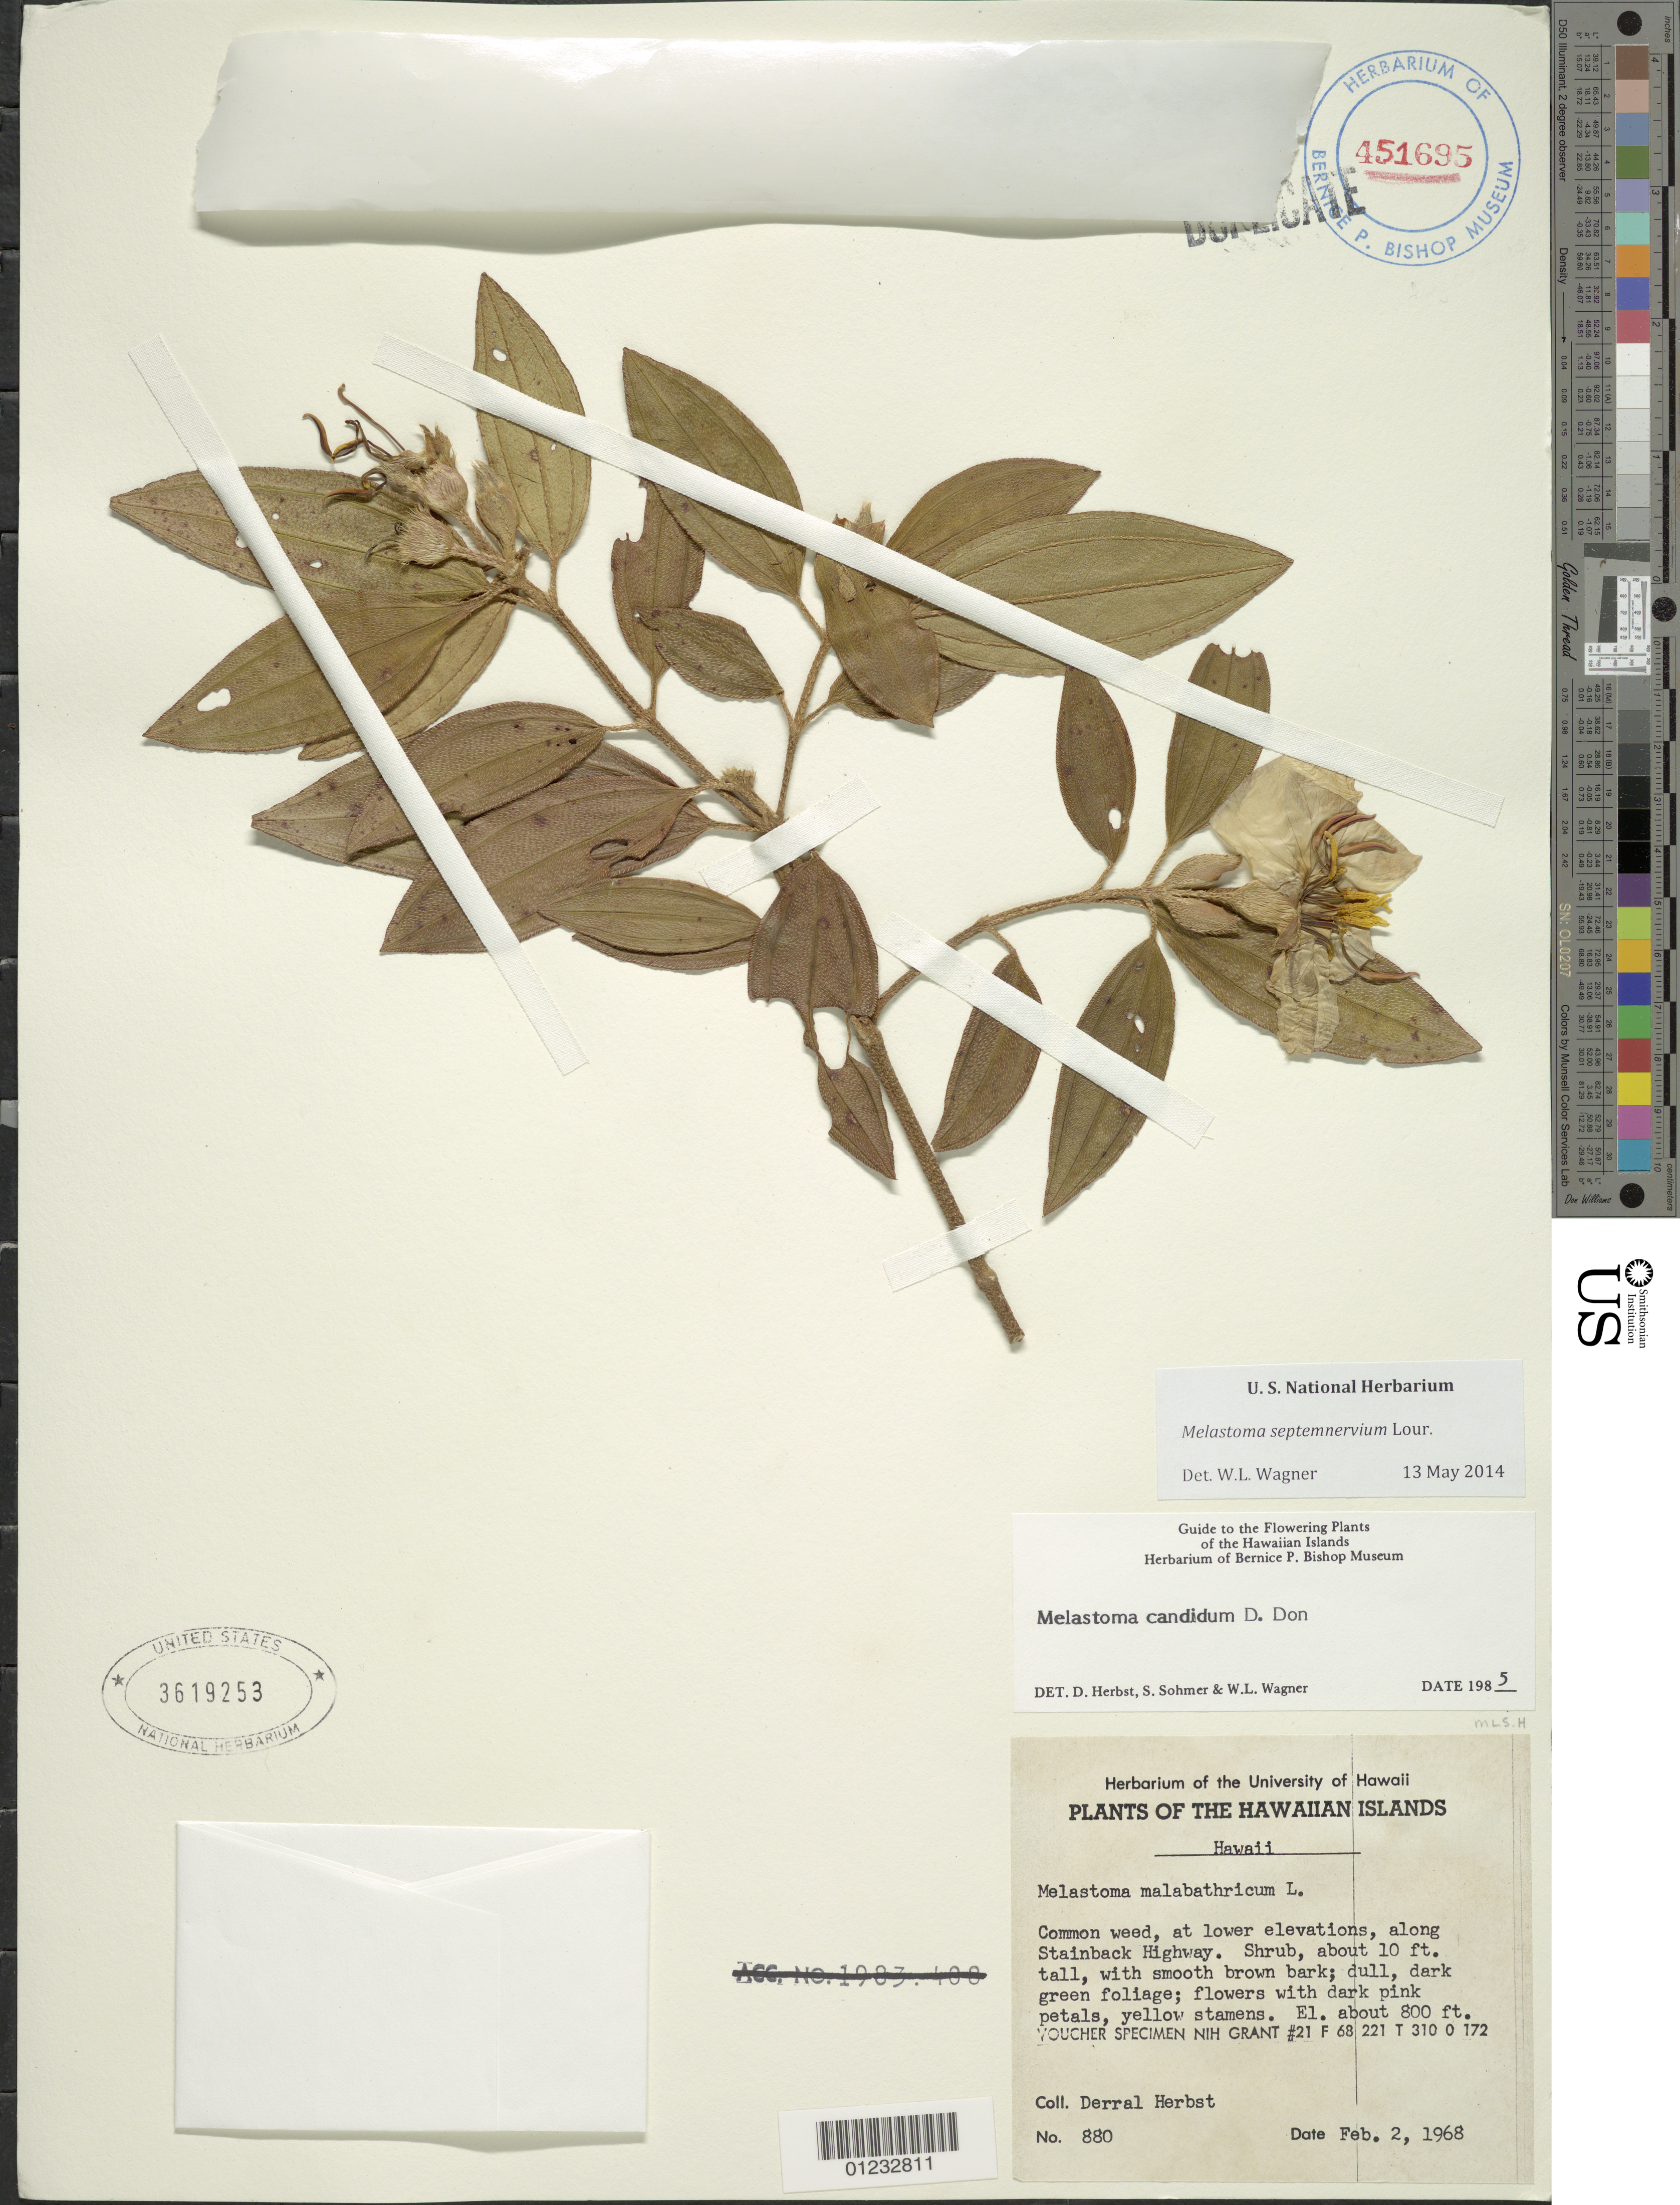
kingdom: Plantae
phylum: Tracheophyta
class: Magnoliopsida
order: Myrtales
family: Melastomataceae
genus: Melastoma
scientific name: Melastoma candidum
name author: D. Don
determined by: Herbst, D. R.; Sohmer, S. H.; Wagner, W. L.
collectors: D. R. Herbst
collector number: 880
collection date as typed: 2 Feb 1968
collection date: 1968-02-02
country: United States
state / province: Hawaii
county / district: Hawaii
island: Hawaii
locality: Along Stainback Highway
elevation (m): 244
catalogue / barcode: US 3619253